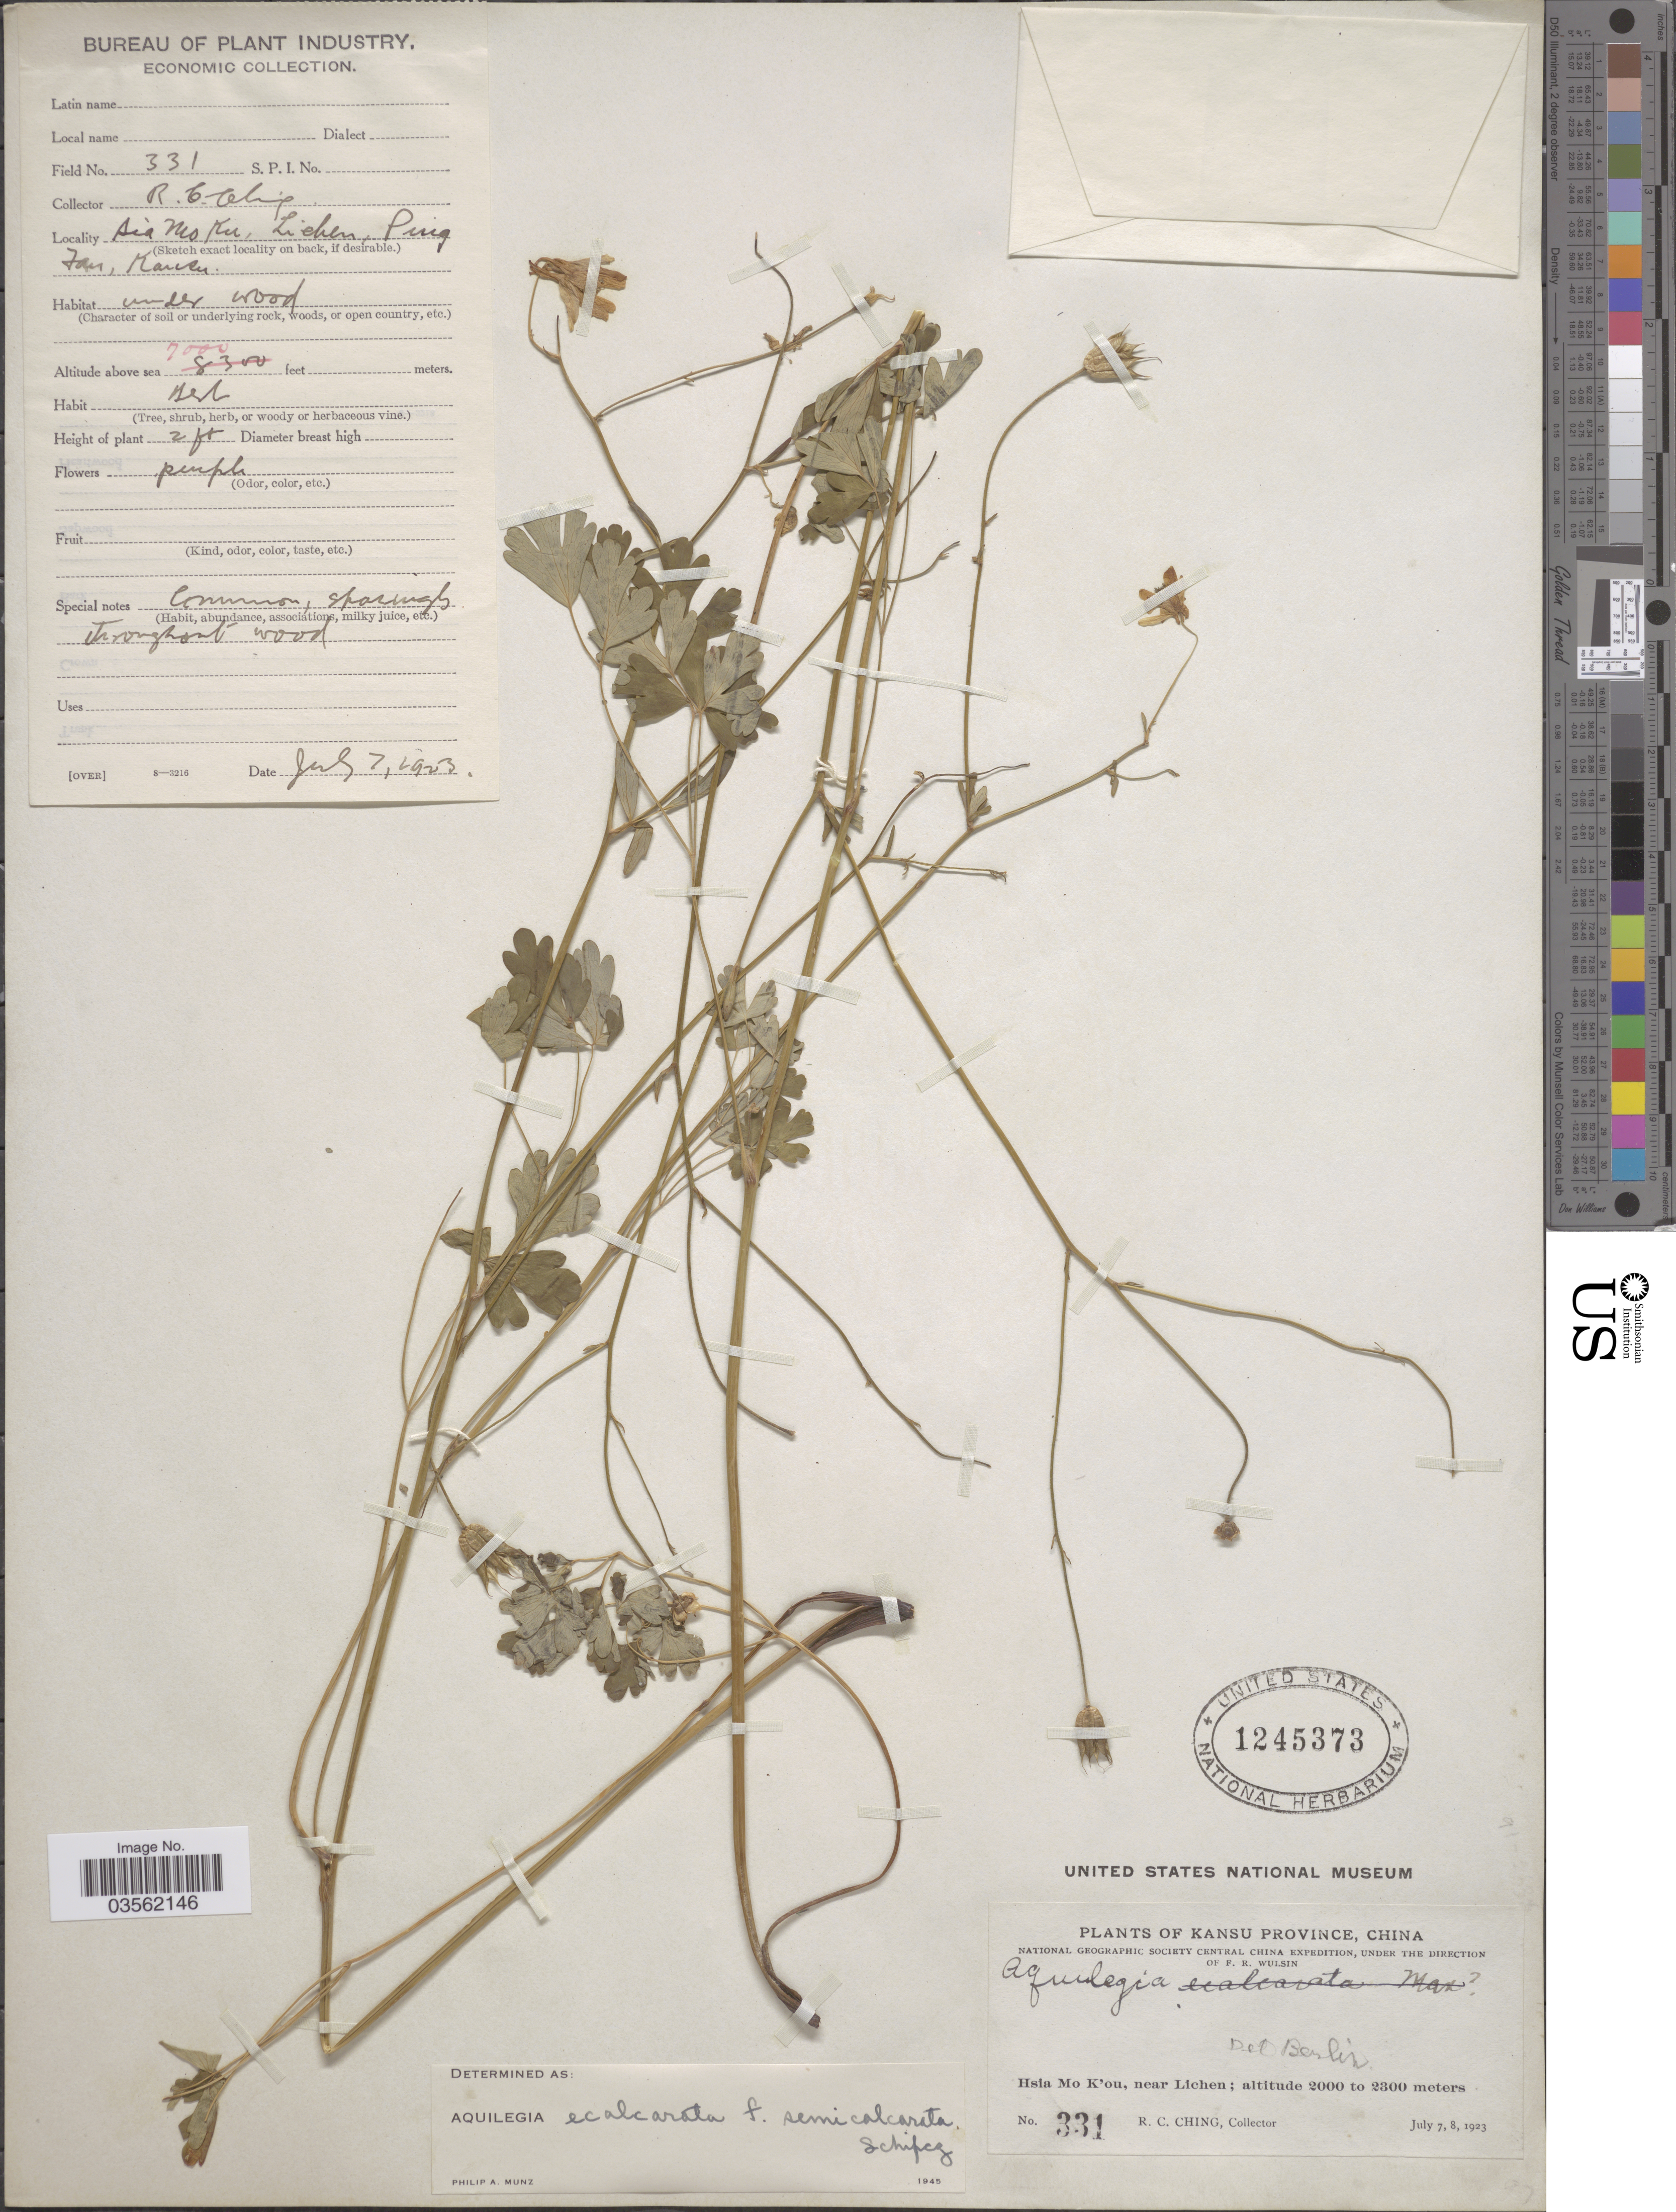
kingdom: Plantae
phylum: Tracheophyta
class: Magnoliopsida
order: Ranunculales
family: Ranunculaceae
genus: Aquilegia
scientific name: Aquilegia ecalcarata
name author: Maxim.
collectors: R. C. Ching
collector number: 331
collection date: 1923-07-07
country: China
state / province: Gansu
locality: Kansu Province. Hsia Mo K'ou, near Lichen. Ping Fan.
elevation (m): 2134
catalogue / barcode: US 1245373